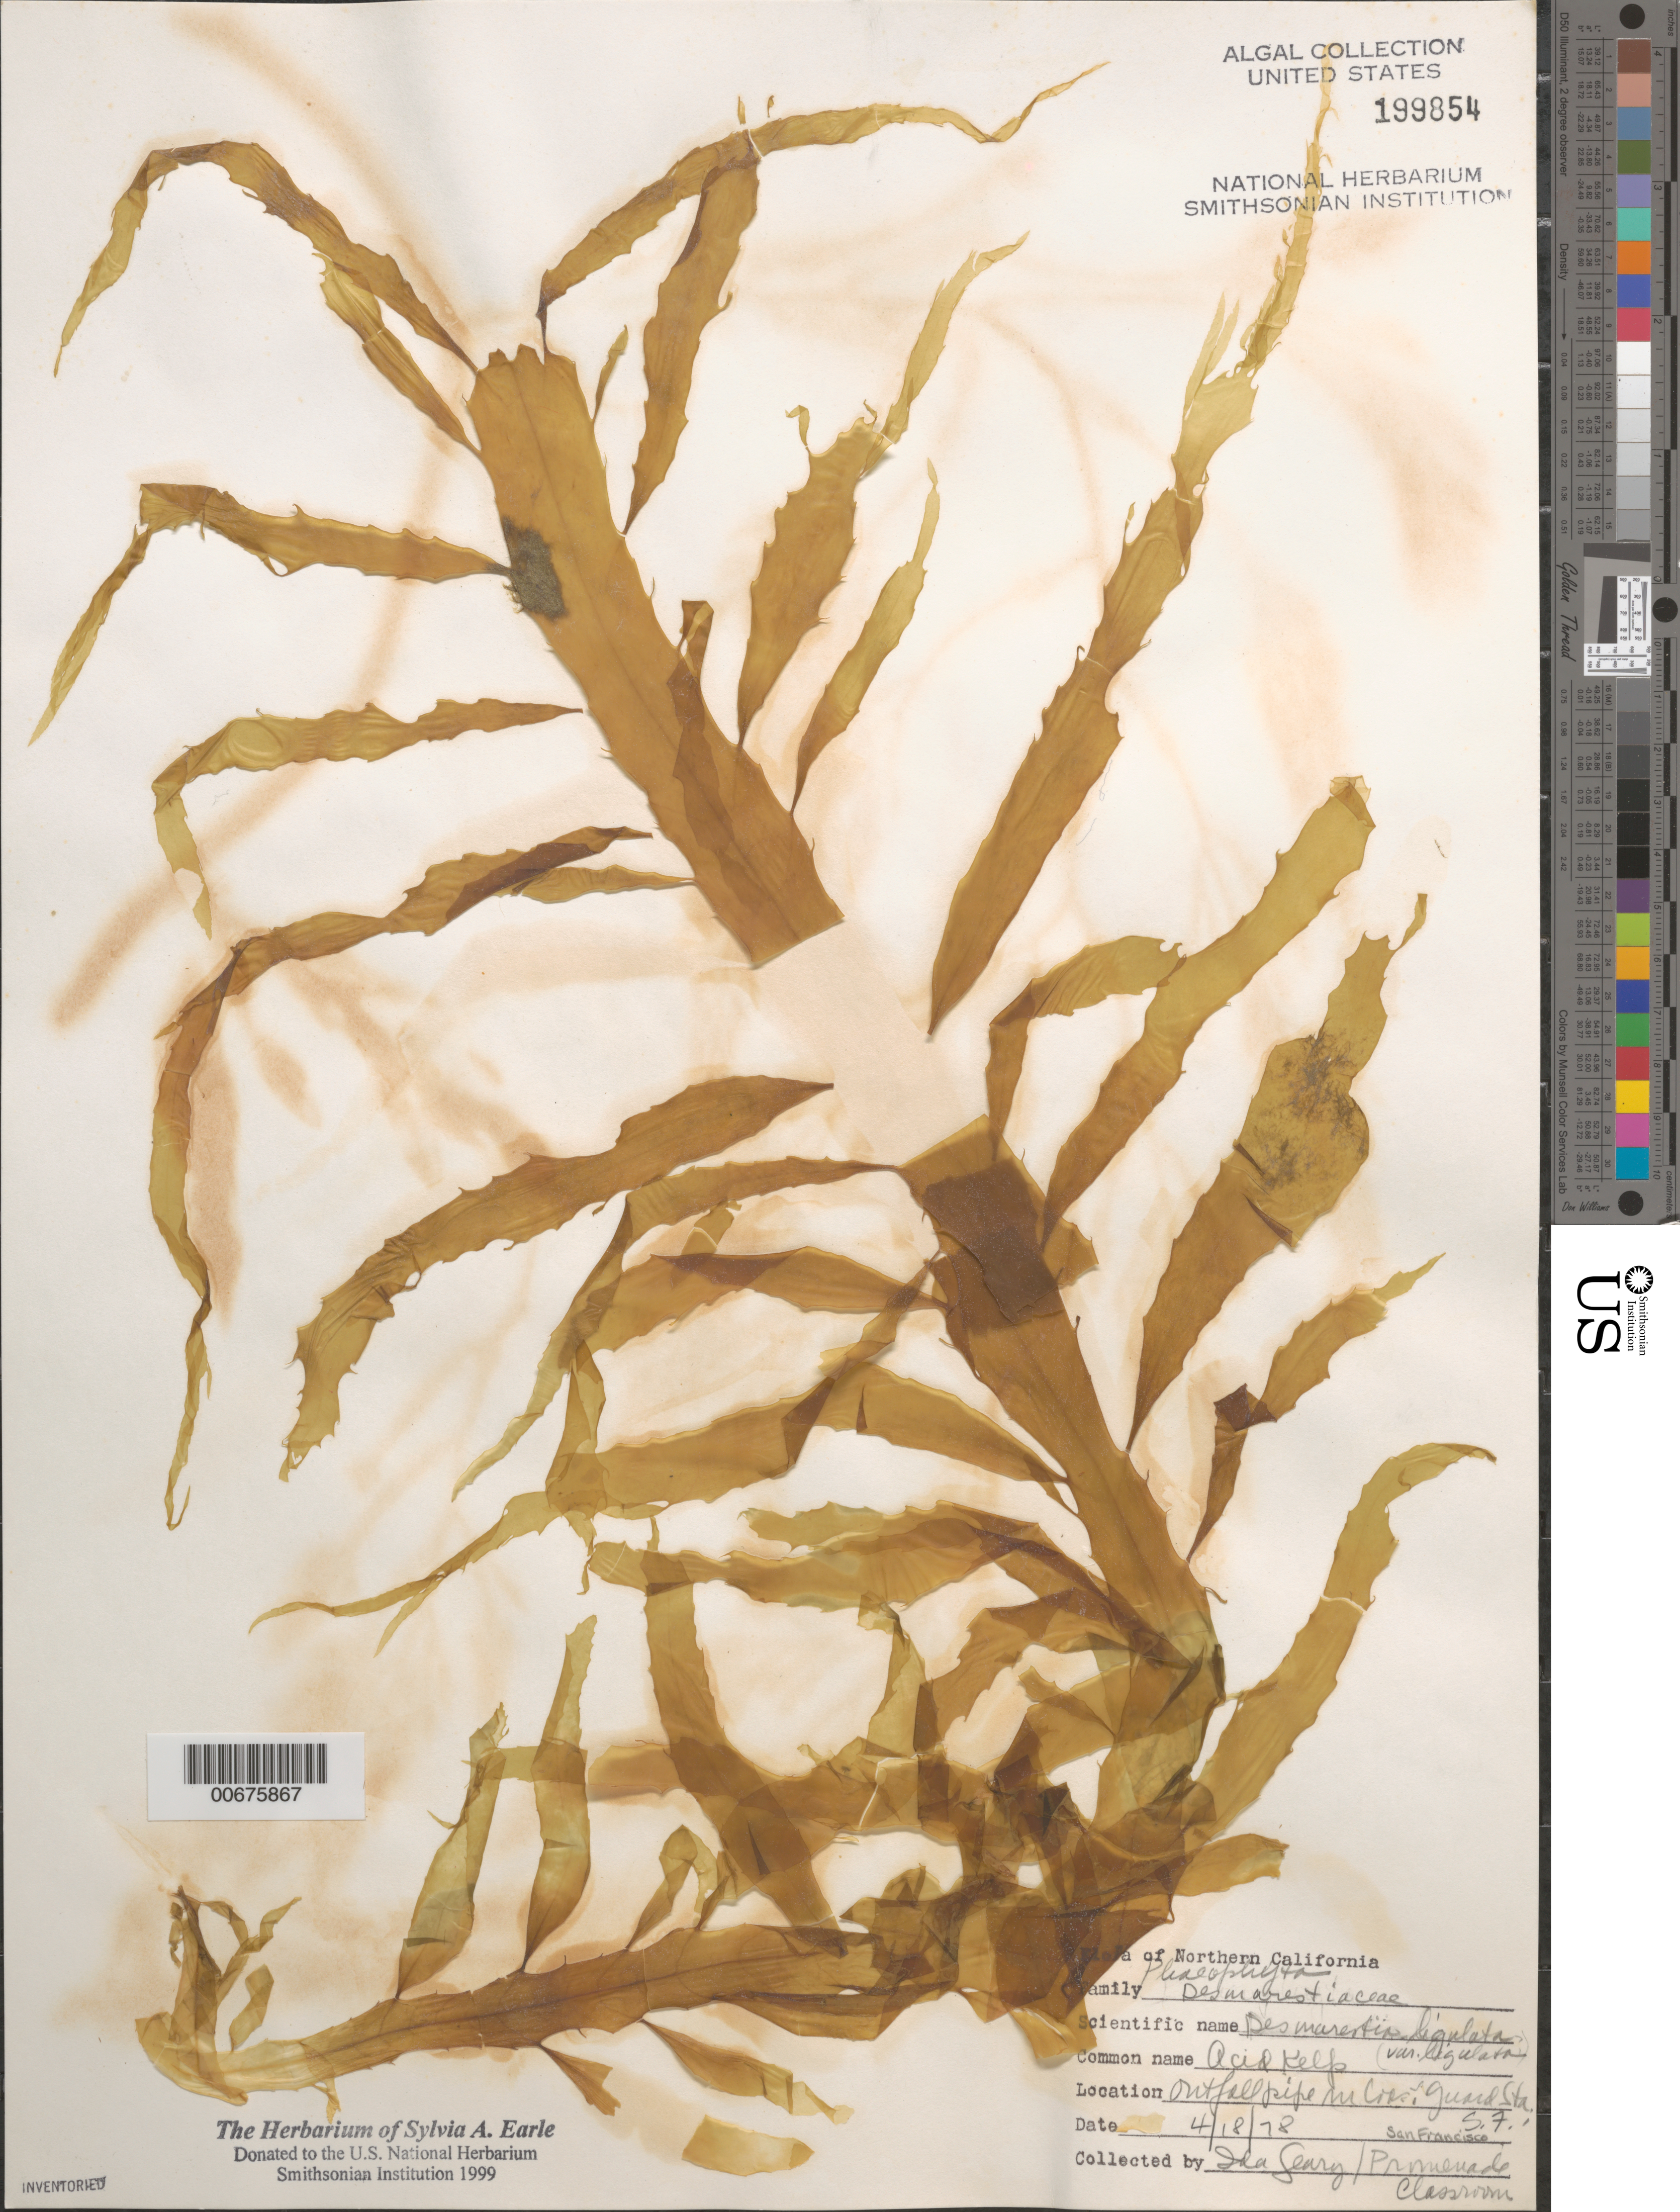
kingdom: Chromista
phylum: Ochrophyta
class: Phaeophyceae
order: Desmarestiales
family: Desmarestiaceae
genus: Desmarestia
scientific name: Desmarestia ligulata var. ligulata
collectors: I. Geary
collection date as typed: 18 Apr 1978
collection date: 1978-04-18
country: United States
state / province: California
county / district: San Francisco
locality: San Francisco, near Coast Guard Station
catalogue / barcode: US 199854